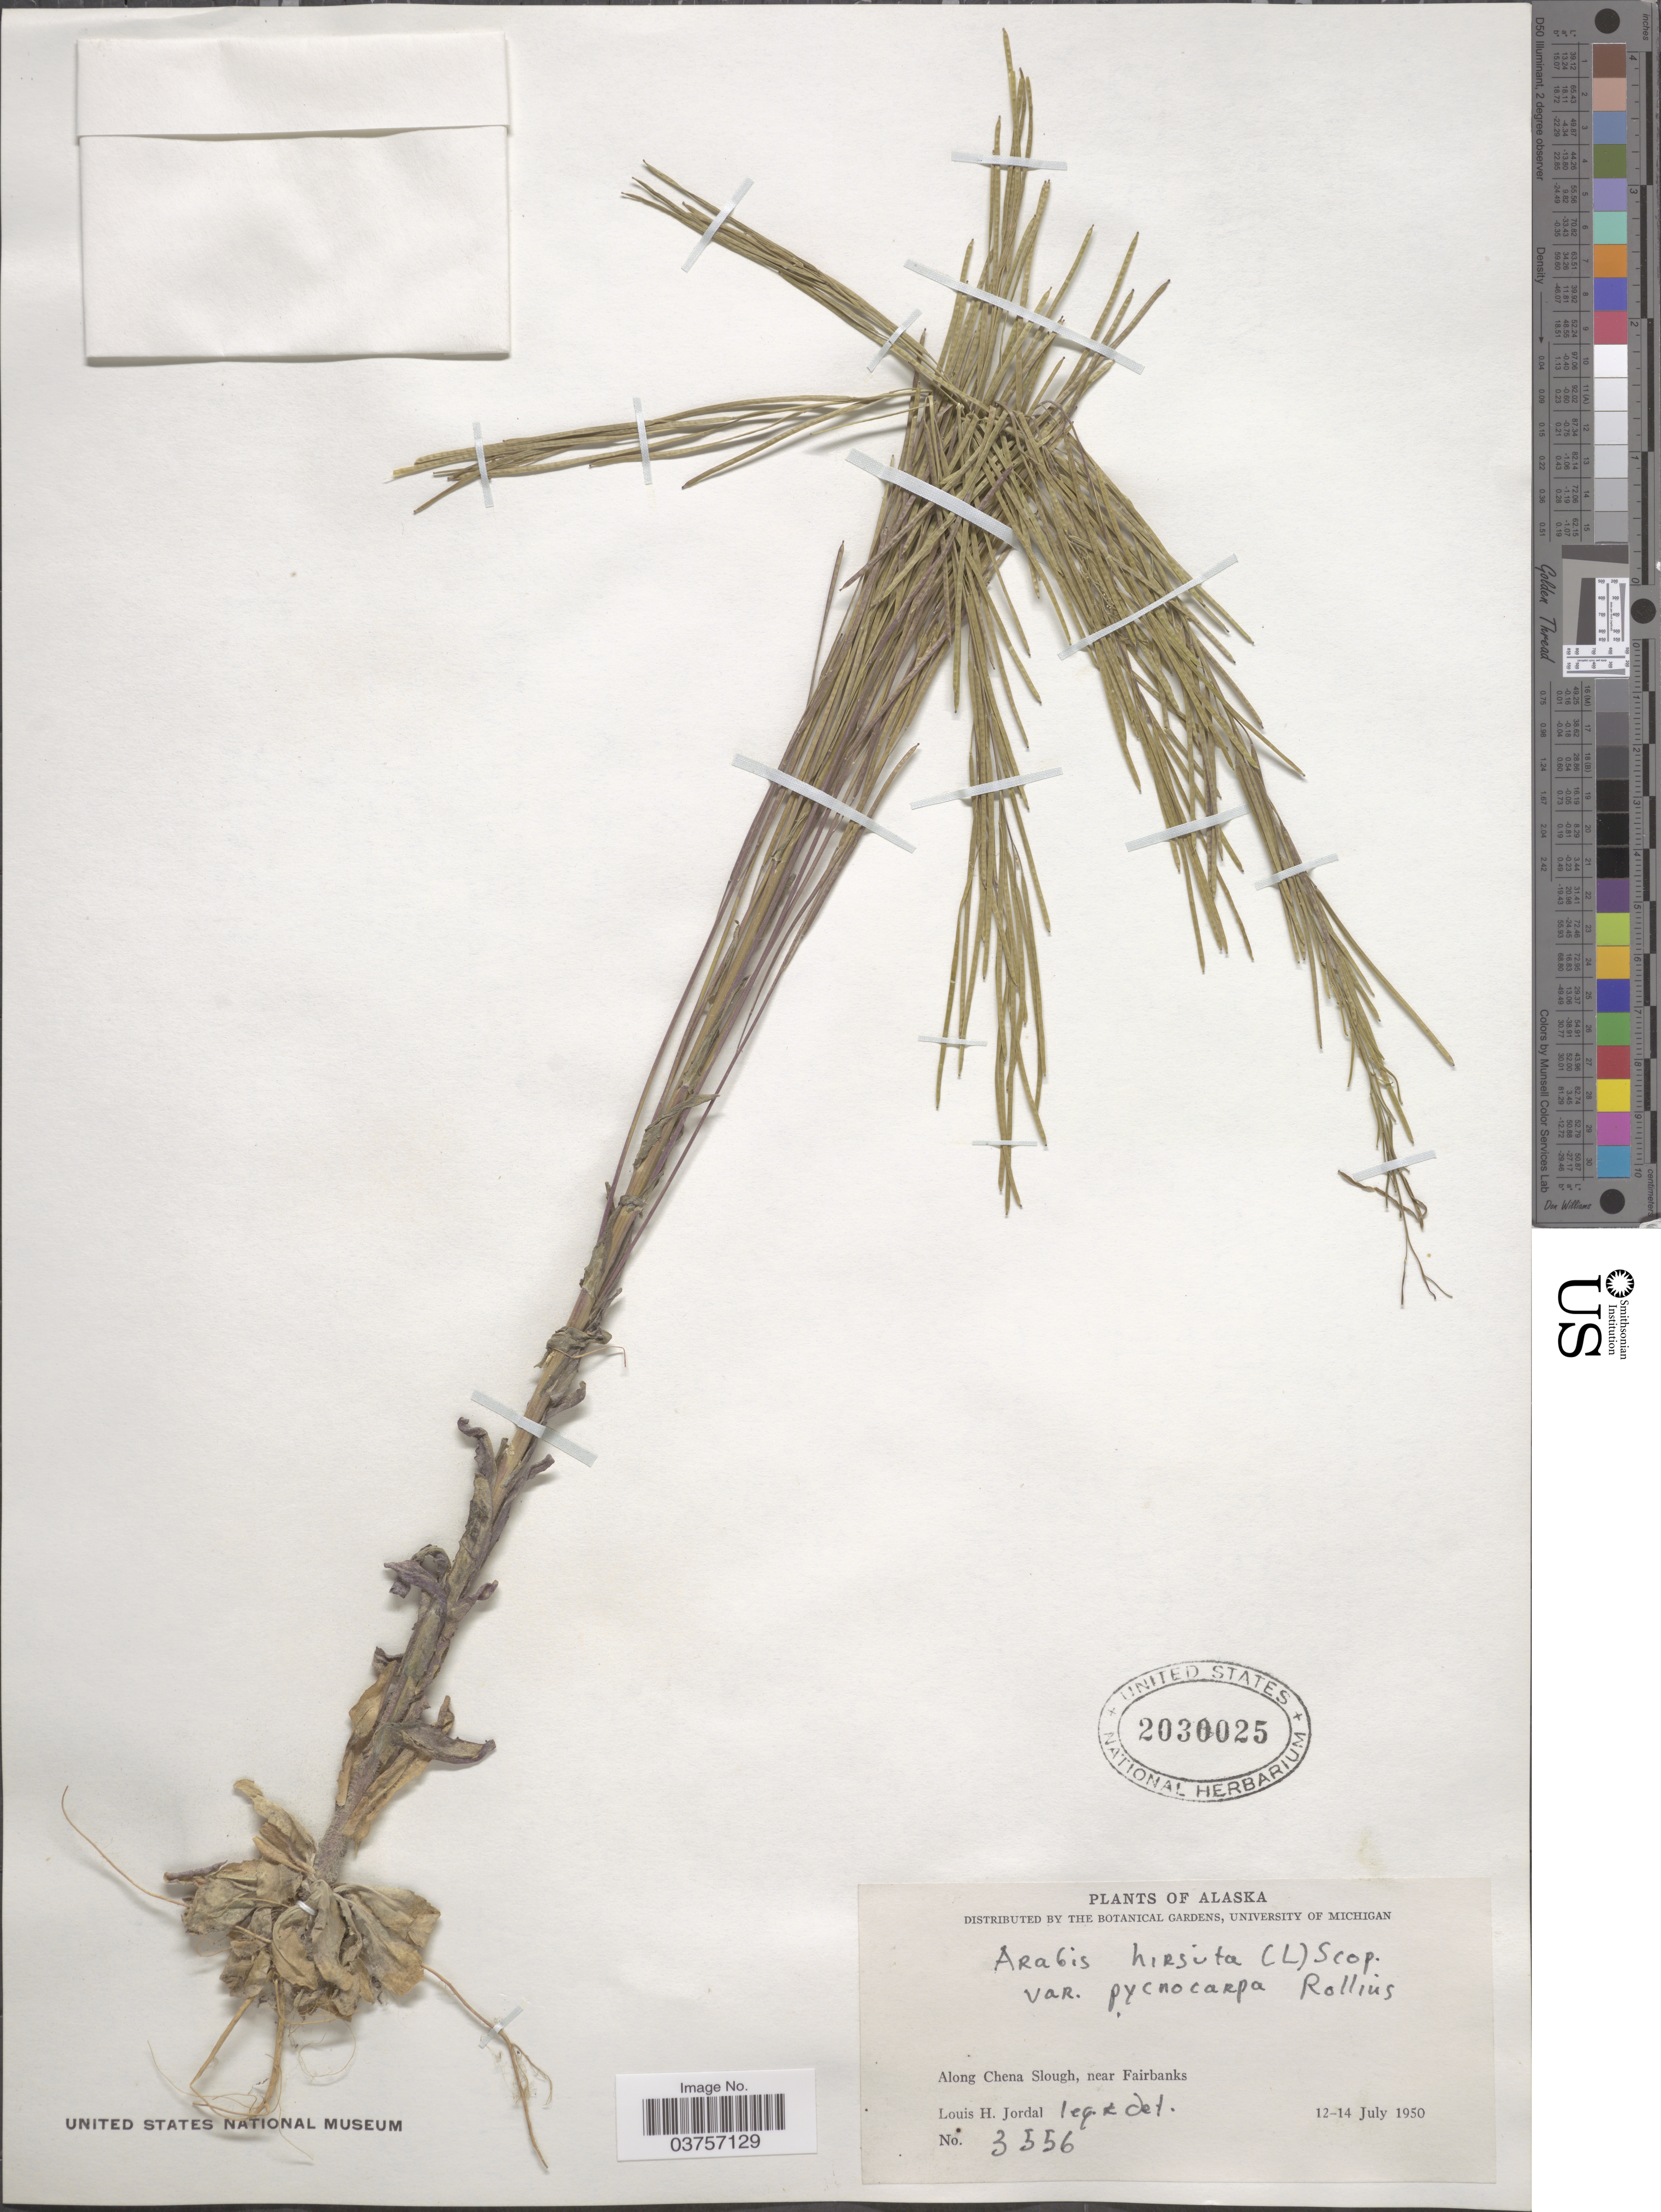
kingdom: Plantae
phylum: Tracheophyta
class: Magnoliopsida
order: Brassicales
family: Brassicaceae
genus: Arabis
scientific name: Arabis hirsuta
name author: (L.) Scop.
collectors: L. Jordal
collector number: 3556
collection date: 1950-07-12/1950-07-14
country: United States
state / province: Alaska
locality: Along Chena Slough, near Fairbanks.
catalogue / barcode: US 2030025